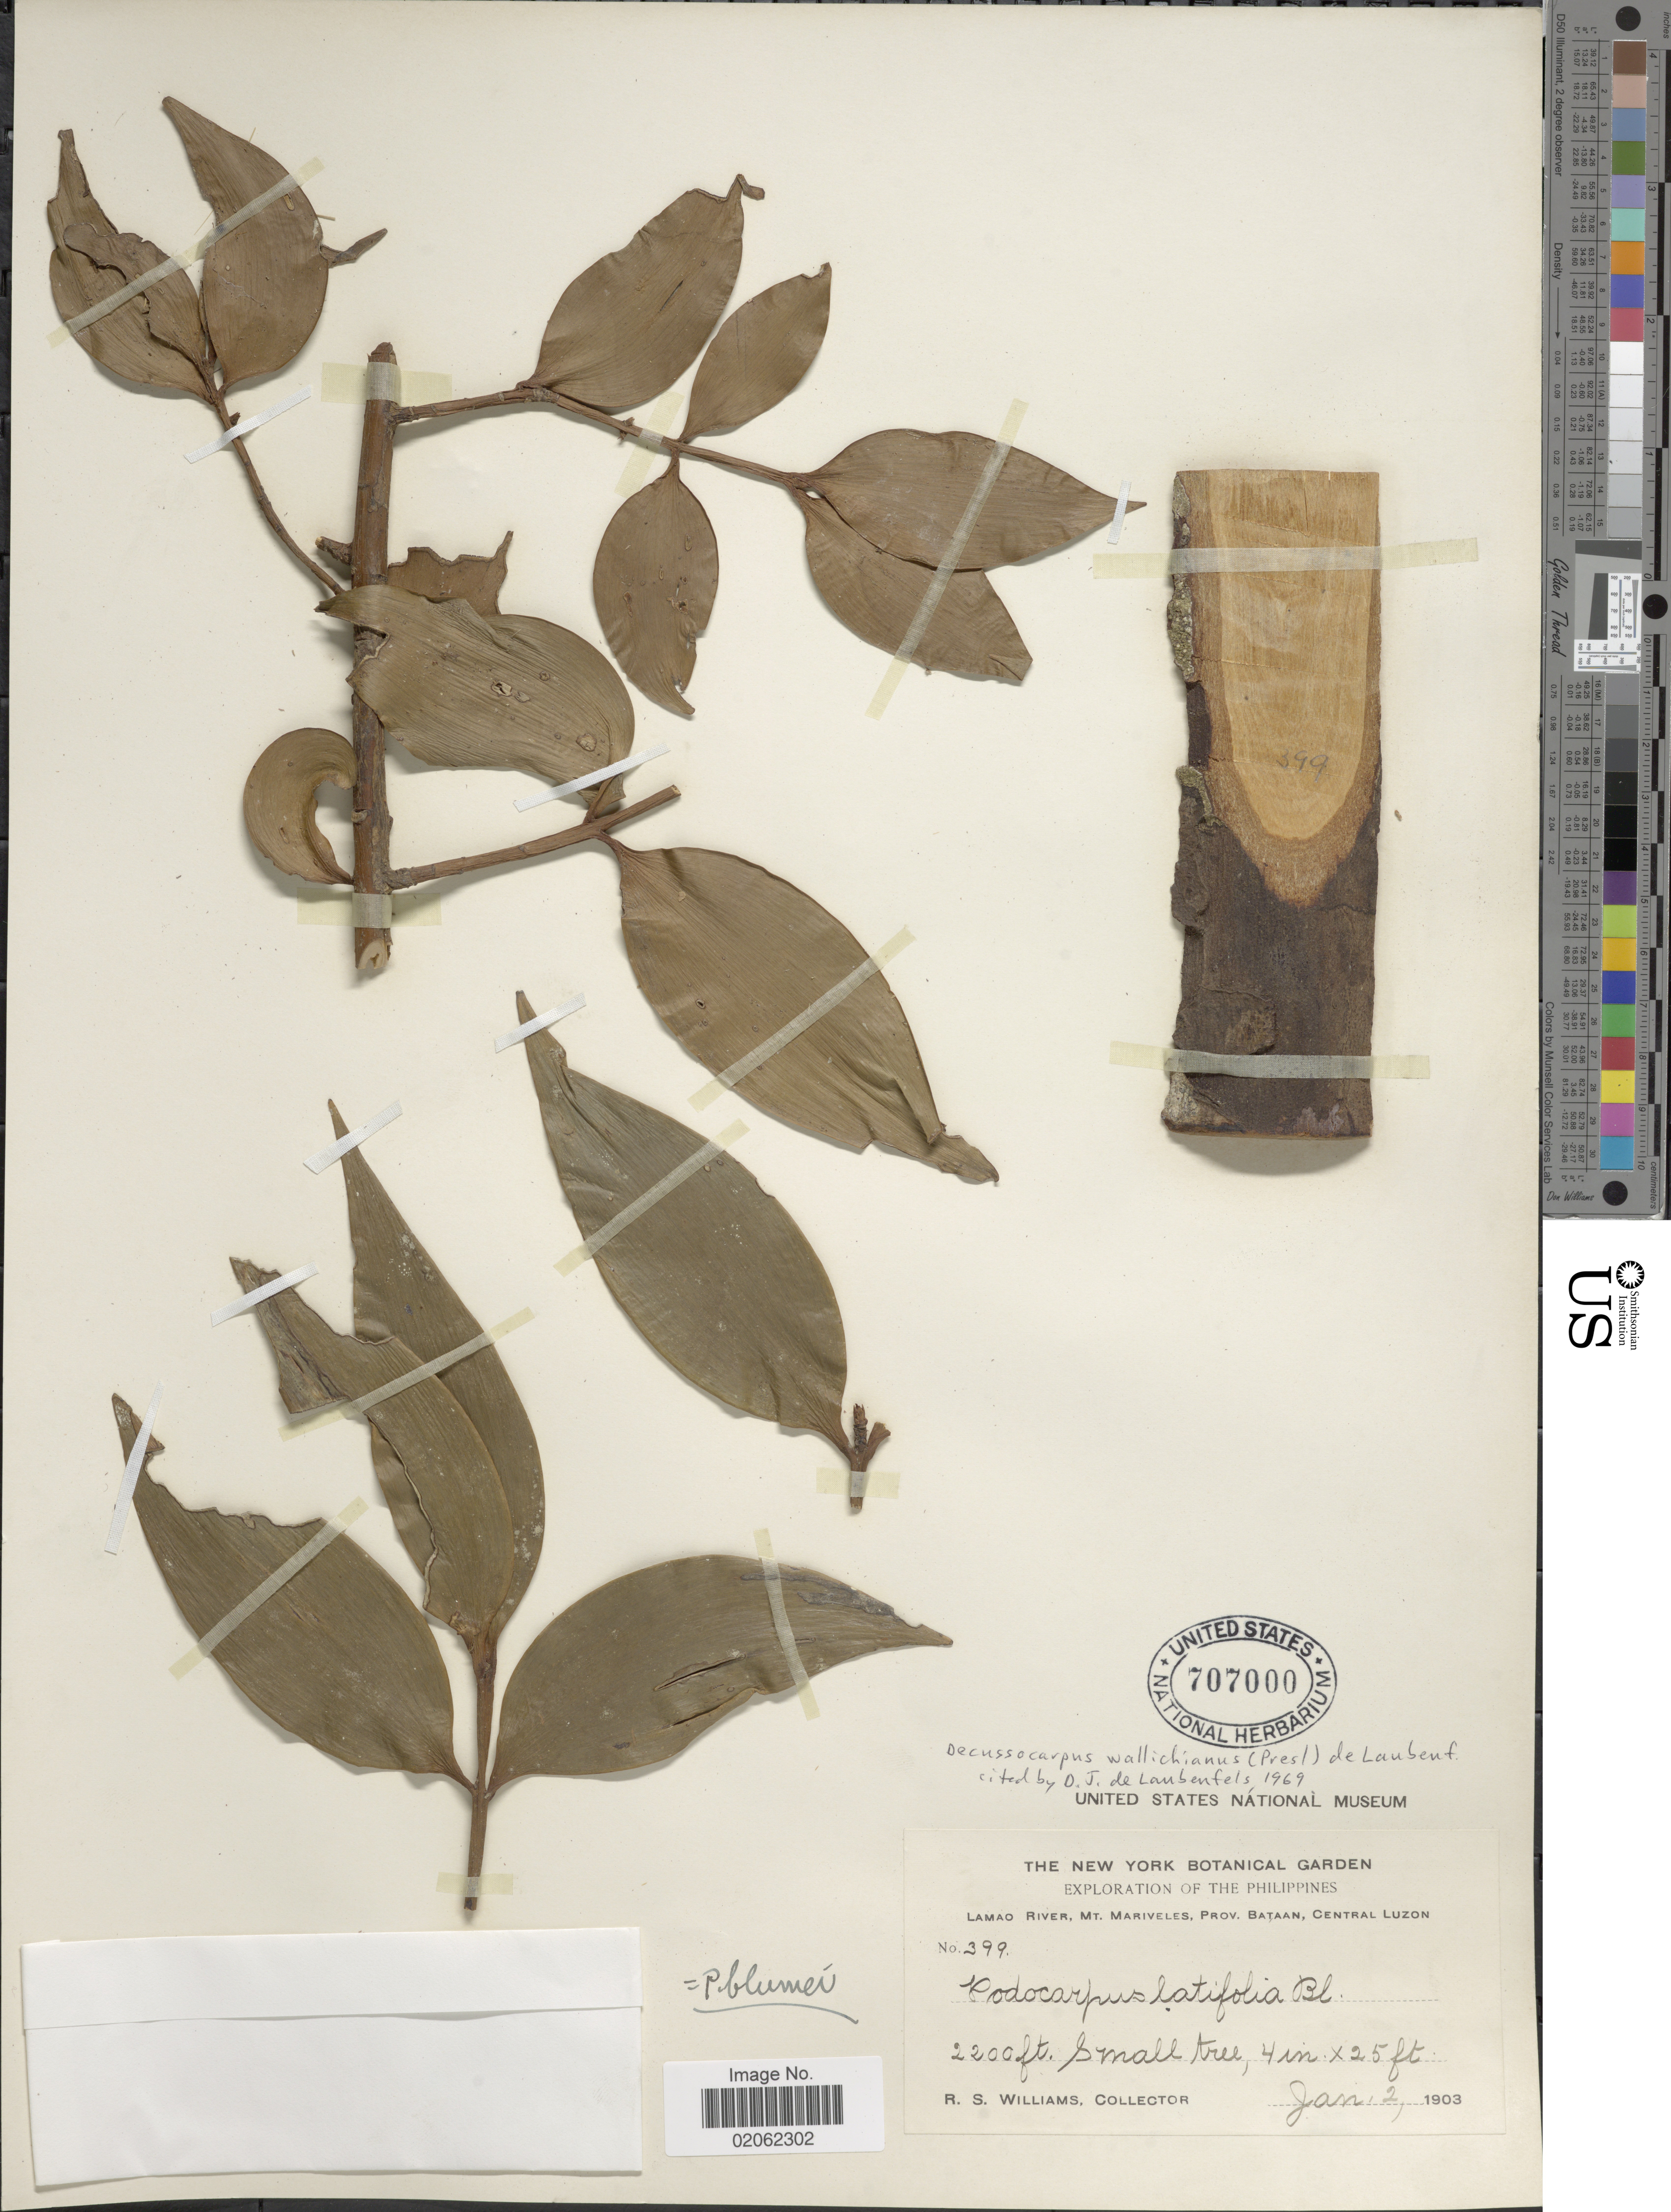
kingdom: Plantae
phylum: Tracheophyta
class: Pinopsida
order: Pinales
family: Podocarpaceae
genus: Decussocarpus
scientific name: Decussocarpus wallichianus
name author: (C. Presl) de Laub.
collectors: R. S. Williams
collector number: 399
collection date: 1903-01-01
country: Philippines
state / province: Central Luzon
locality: Lamao River, Mt Mariveles, Prov. Bataan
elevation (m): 671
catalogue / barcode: US 707000